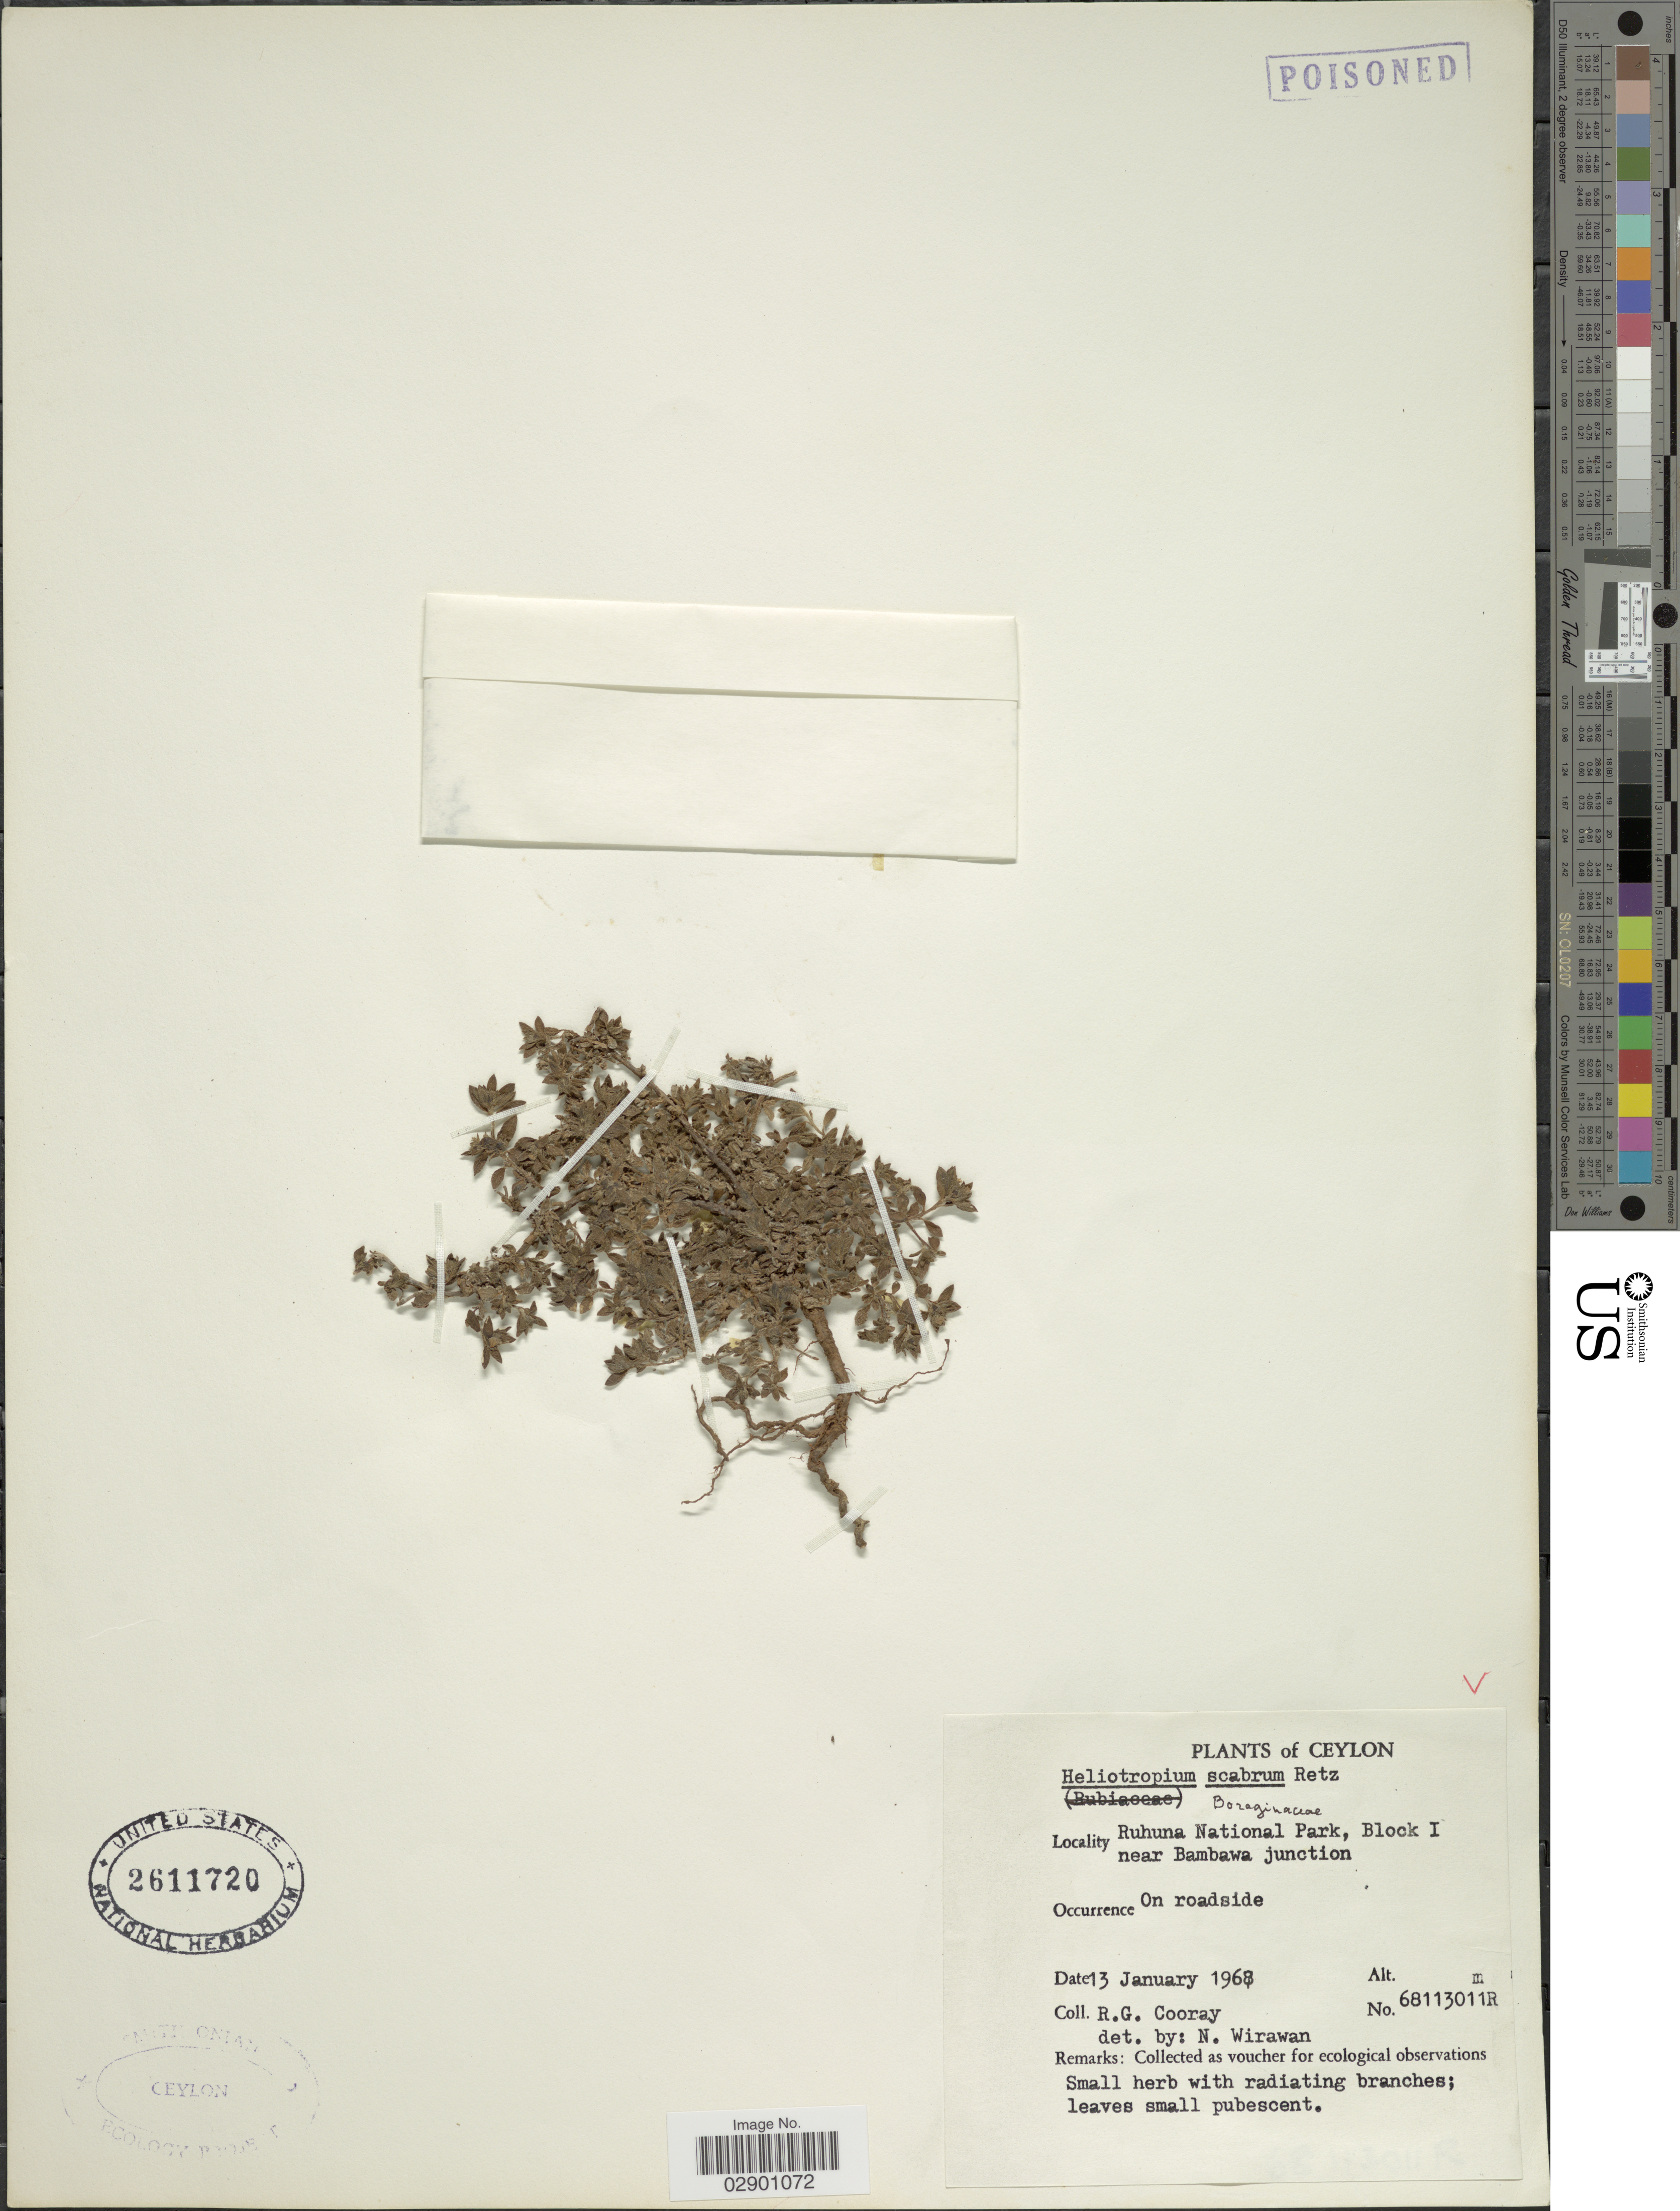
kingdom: Plantae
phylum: Tracheophyta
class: Magnoliopsida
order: Boraginales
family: Heliotropiaceae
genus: Heliotropium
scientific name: Heliotropium scabrum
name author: Retz.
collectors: R. Cooray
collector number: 68113011R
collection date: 1968-01-13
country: Sri Lanka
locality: Ceylon. Ruhuna National Park, Block I near Bambawa junction.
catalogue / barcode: US 2611720